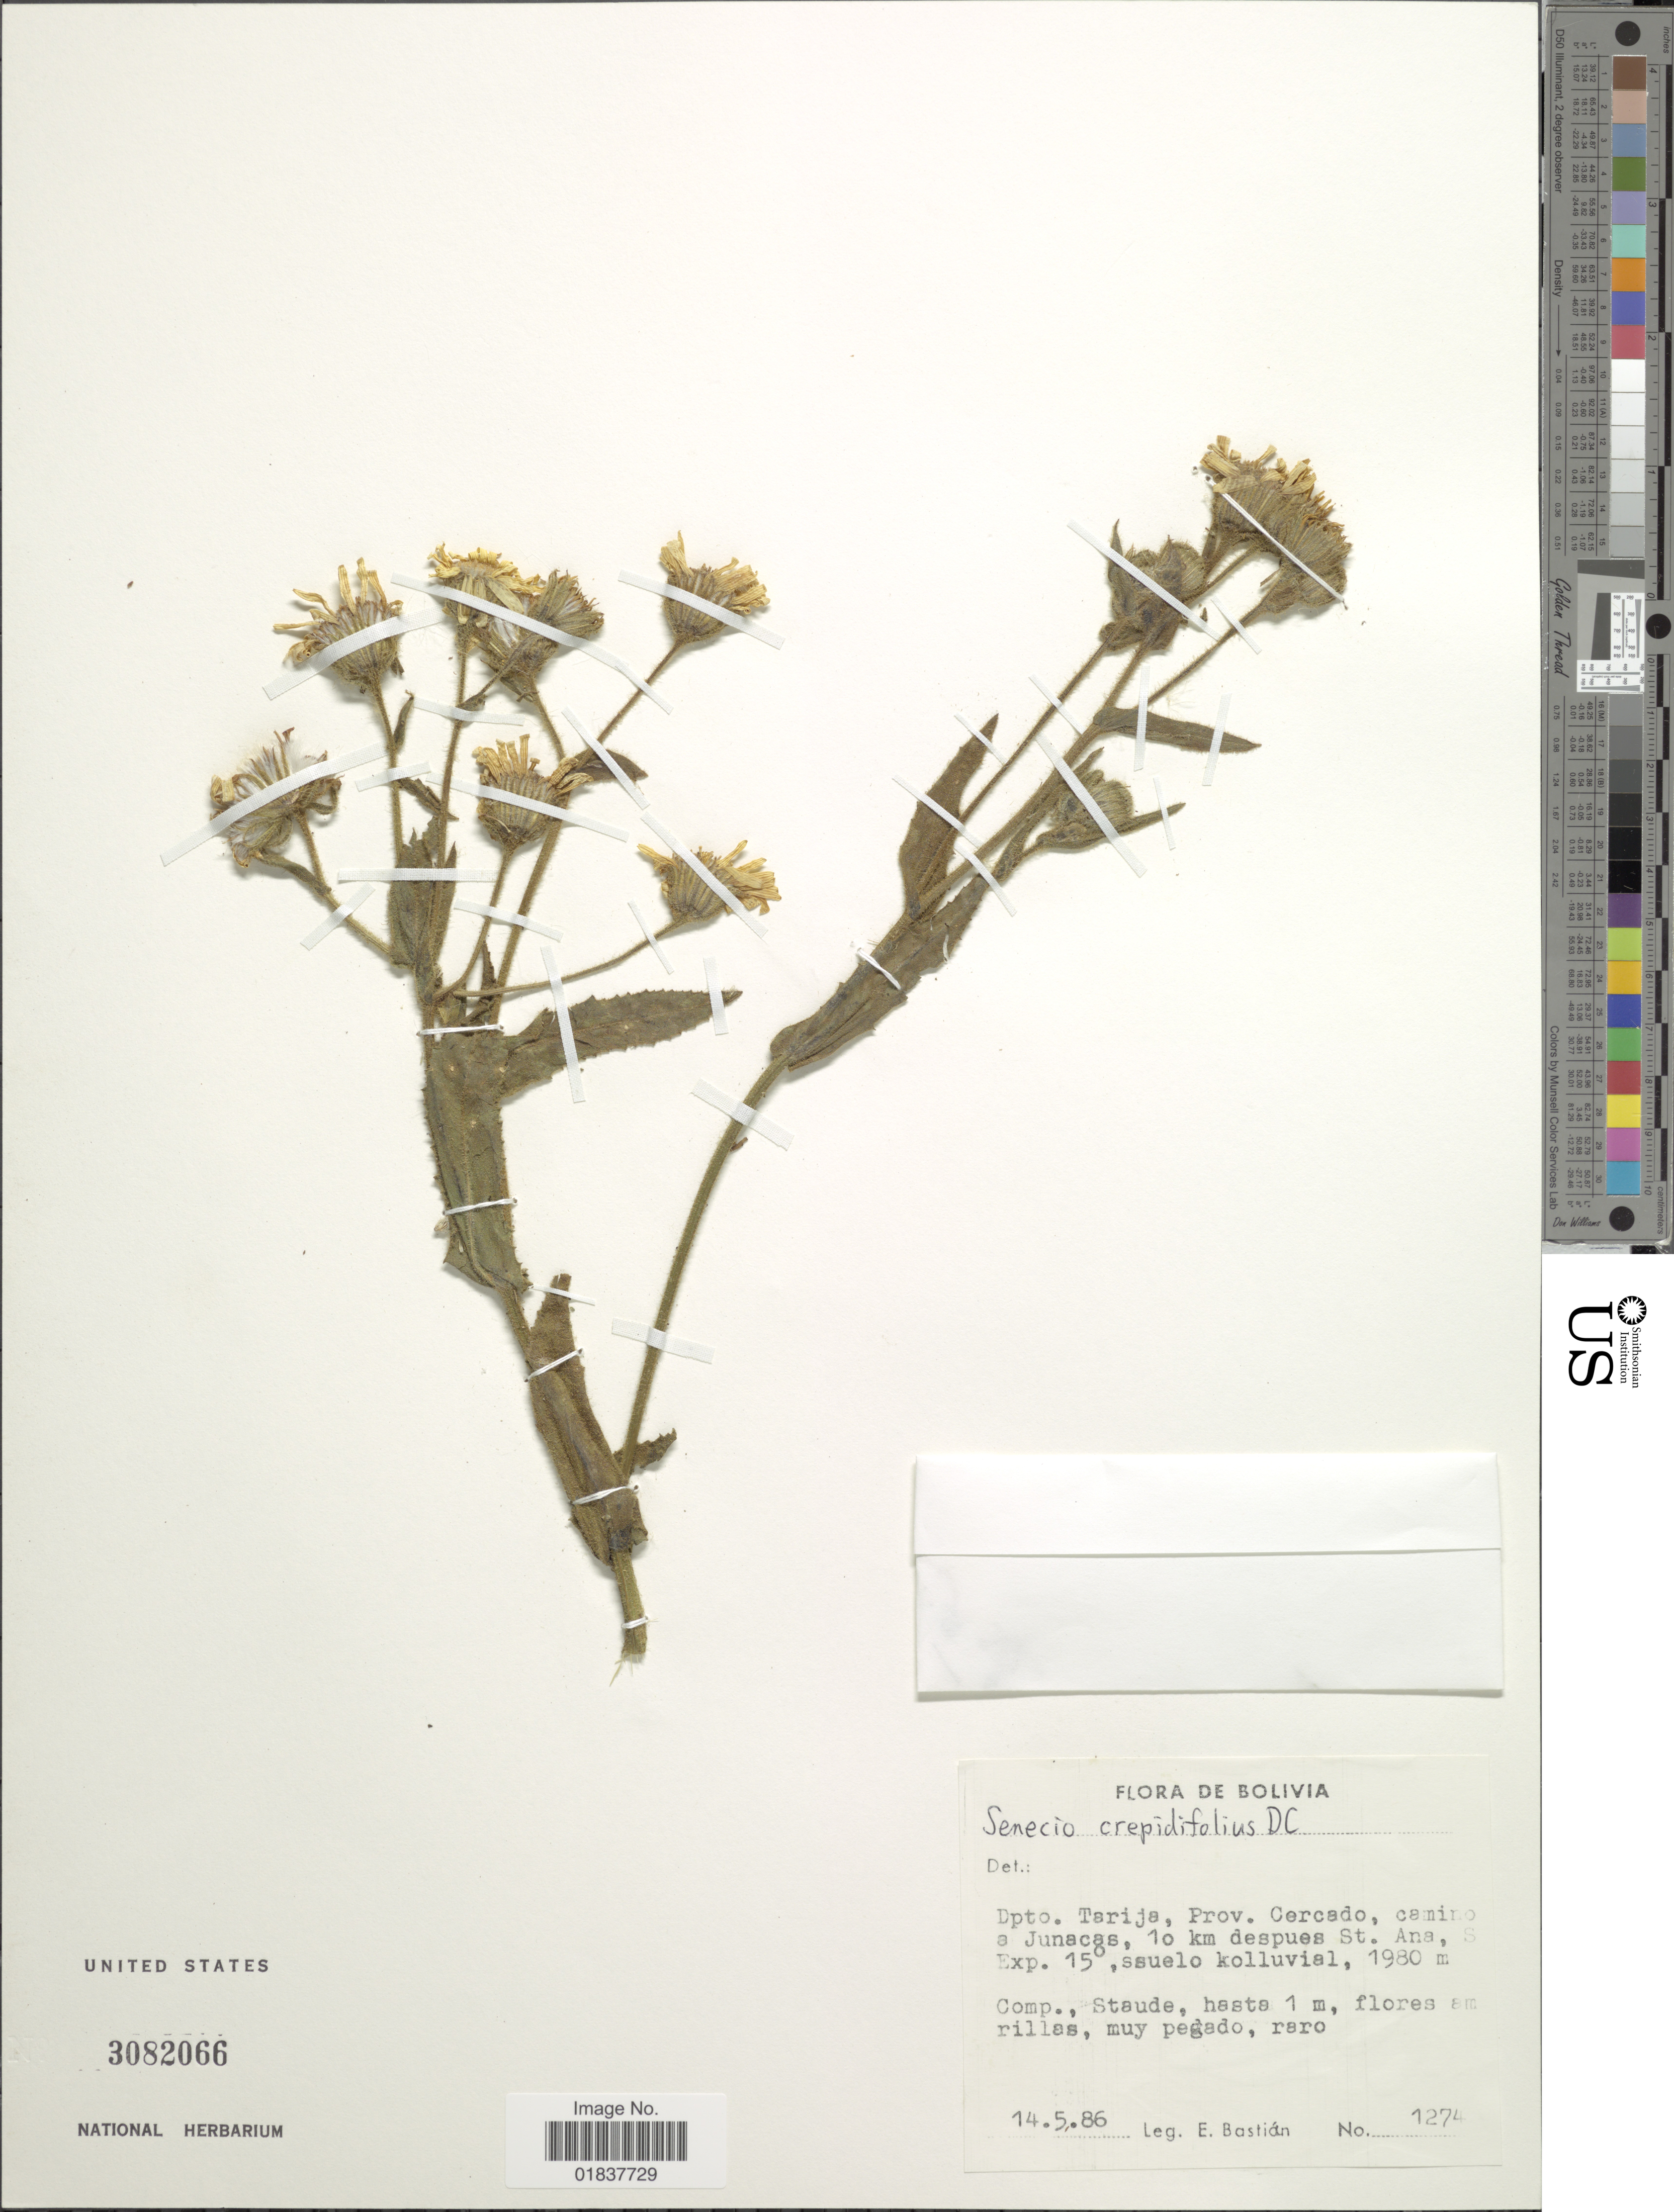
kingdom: Plantae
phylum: Tracheophyta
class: Magnoliopsida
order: Asterales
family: Asteraceae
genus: Senecio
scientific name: Senecio crepidifolius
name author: DC.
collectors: E. Bastian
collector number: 1274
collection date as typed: Transcribed d/m/y: 14/5/86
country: Bolivia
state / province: Tarija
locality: Prov. Cercado, camino a Junacas, 10 km despues St. Ana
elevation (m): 1980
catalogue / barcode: US 3082066